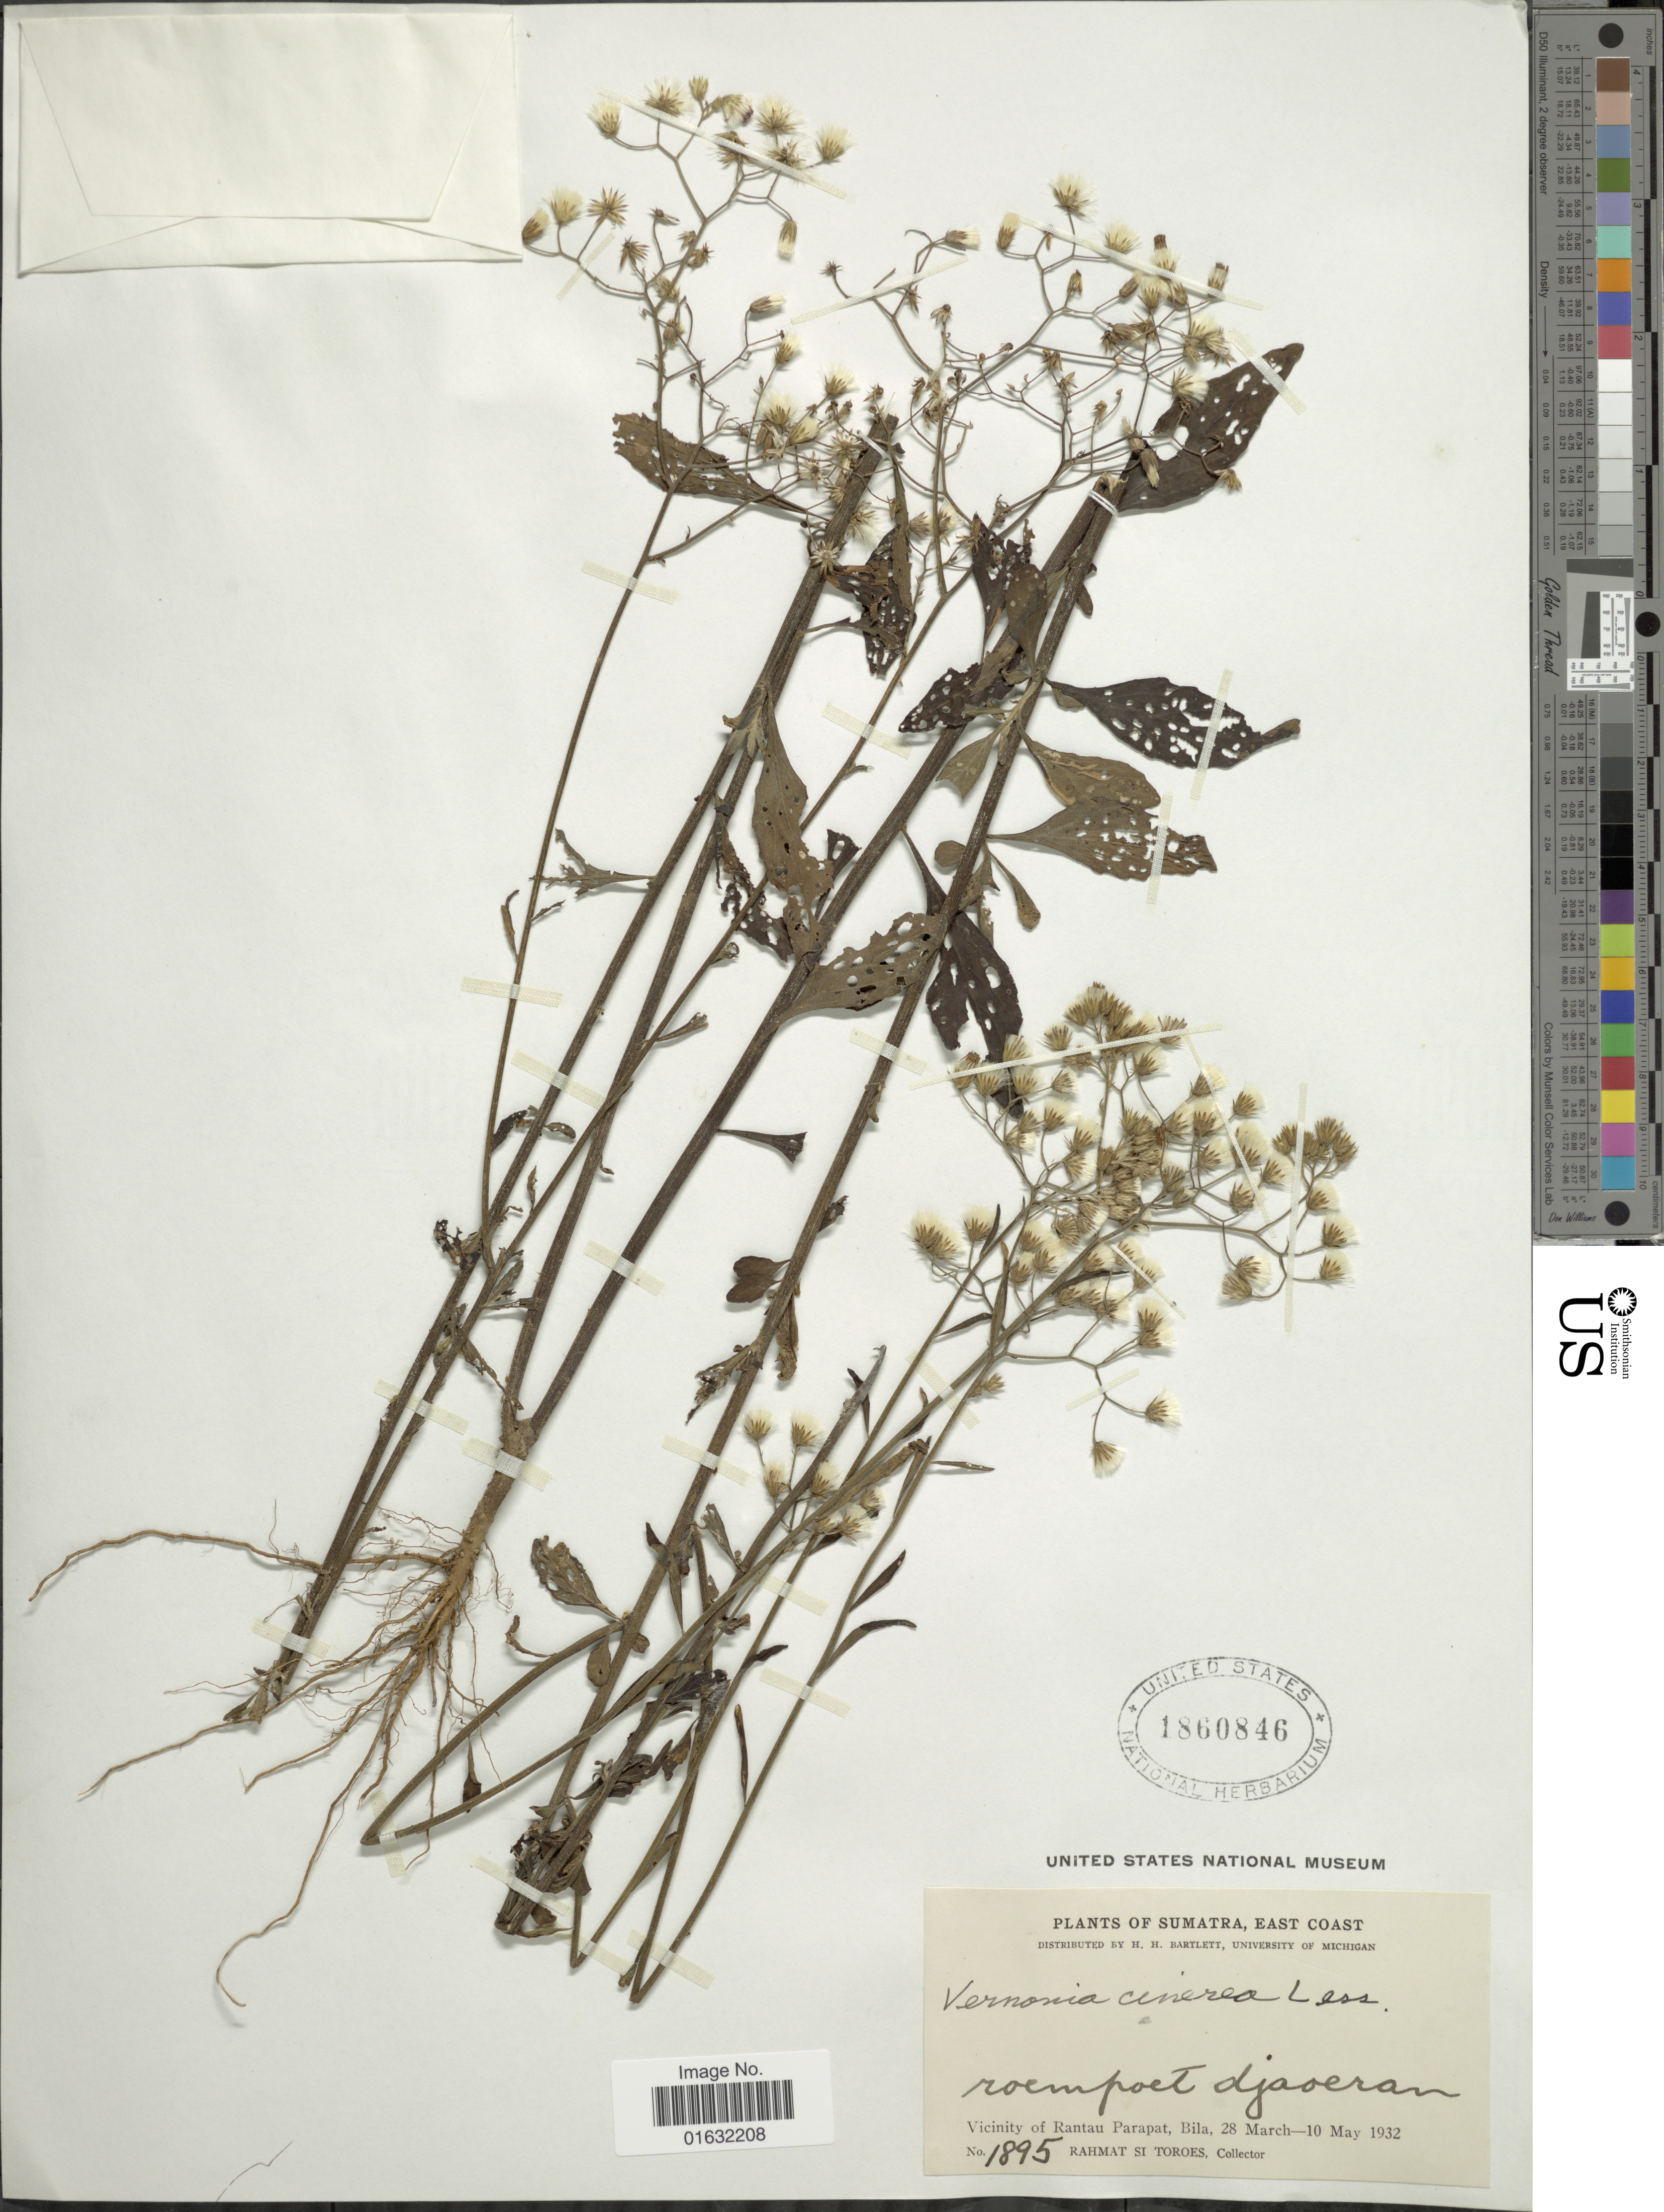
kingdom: Plantae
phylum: Tracheophyta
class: Magnoliopsida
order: Asterales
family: Asteraceae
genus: Cyanthillium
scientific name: Cyanthillium cinereum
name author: (L.) H. Rob.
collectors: Rahmat Si Boeea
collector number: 1895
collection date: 1932-03-28/1932-05-10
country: Indonesia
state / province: Sumatra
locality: East Coast, Vicinity of Rantau Parapat, Bila, roempoet djoeran [interpreted]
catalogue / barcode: US 1860846